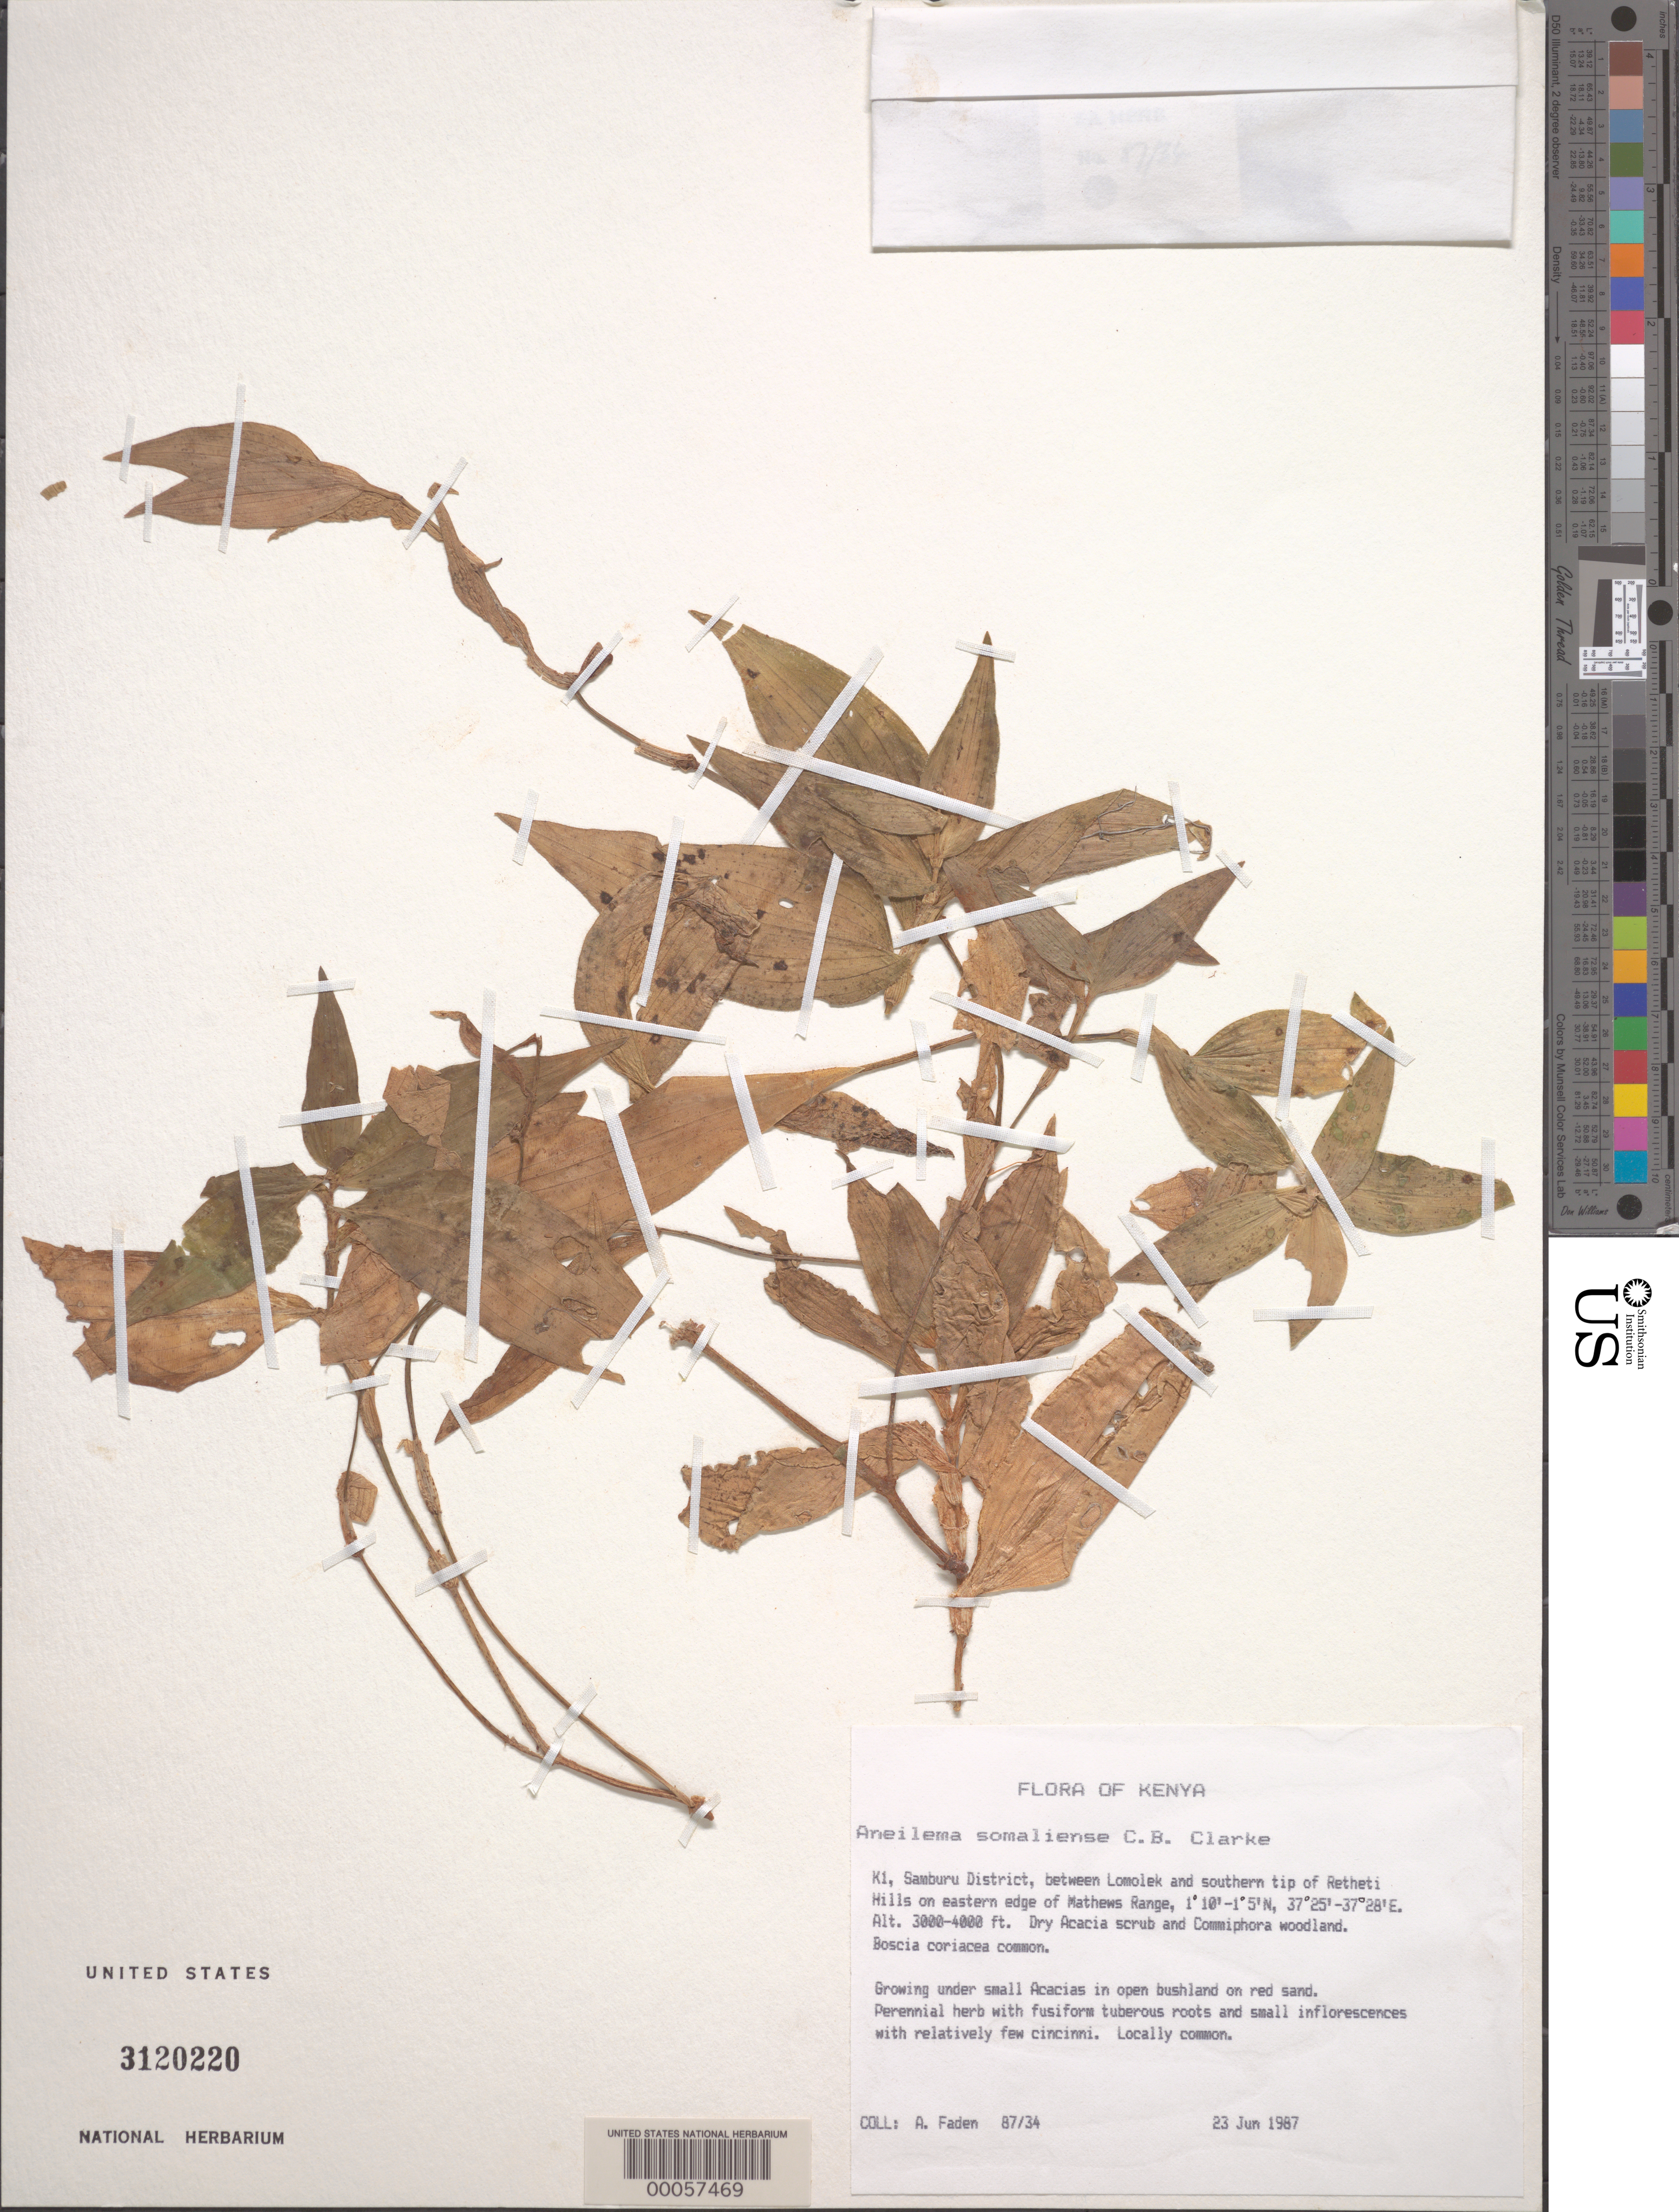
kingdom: Plantae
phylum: Tracheophyta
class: Liliopsida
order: Commelinales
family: Commelinaceae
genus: Aneilema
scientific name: Aneilema somaliense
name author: C.B. Clarke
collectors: A. J. Faden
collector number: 87/34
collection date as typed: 23 Jun 1987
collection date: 1987-06-23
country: Kenya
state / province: Samburu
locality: Between lomolek and s tip of retheti hills on e edge of mathews range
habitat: Dry acacia scrub and commiphora bushland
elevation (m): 914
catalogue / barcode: US 3120220